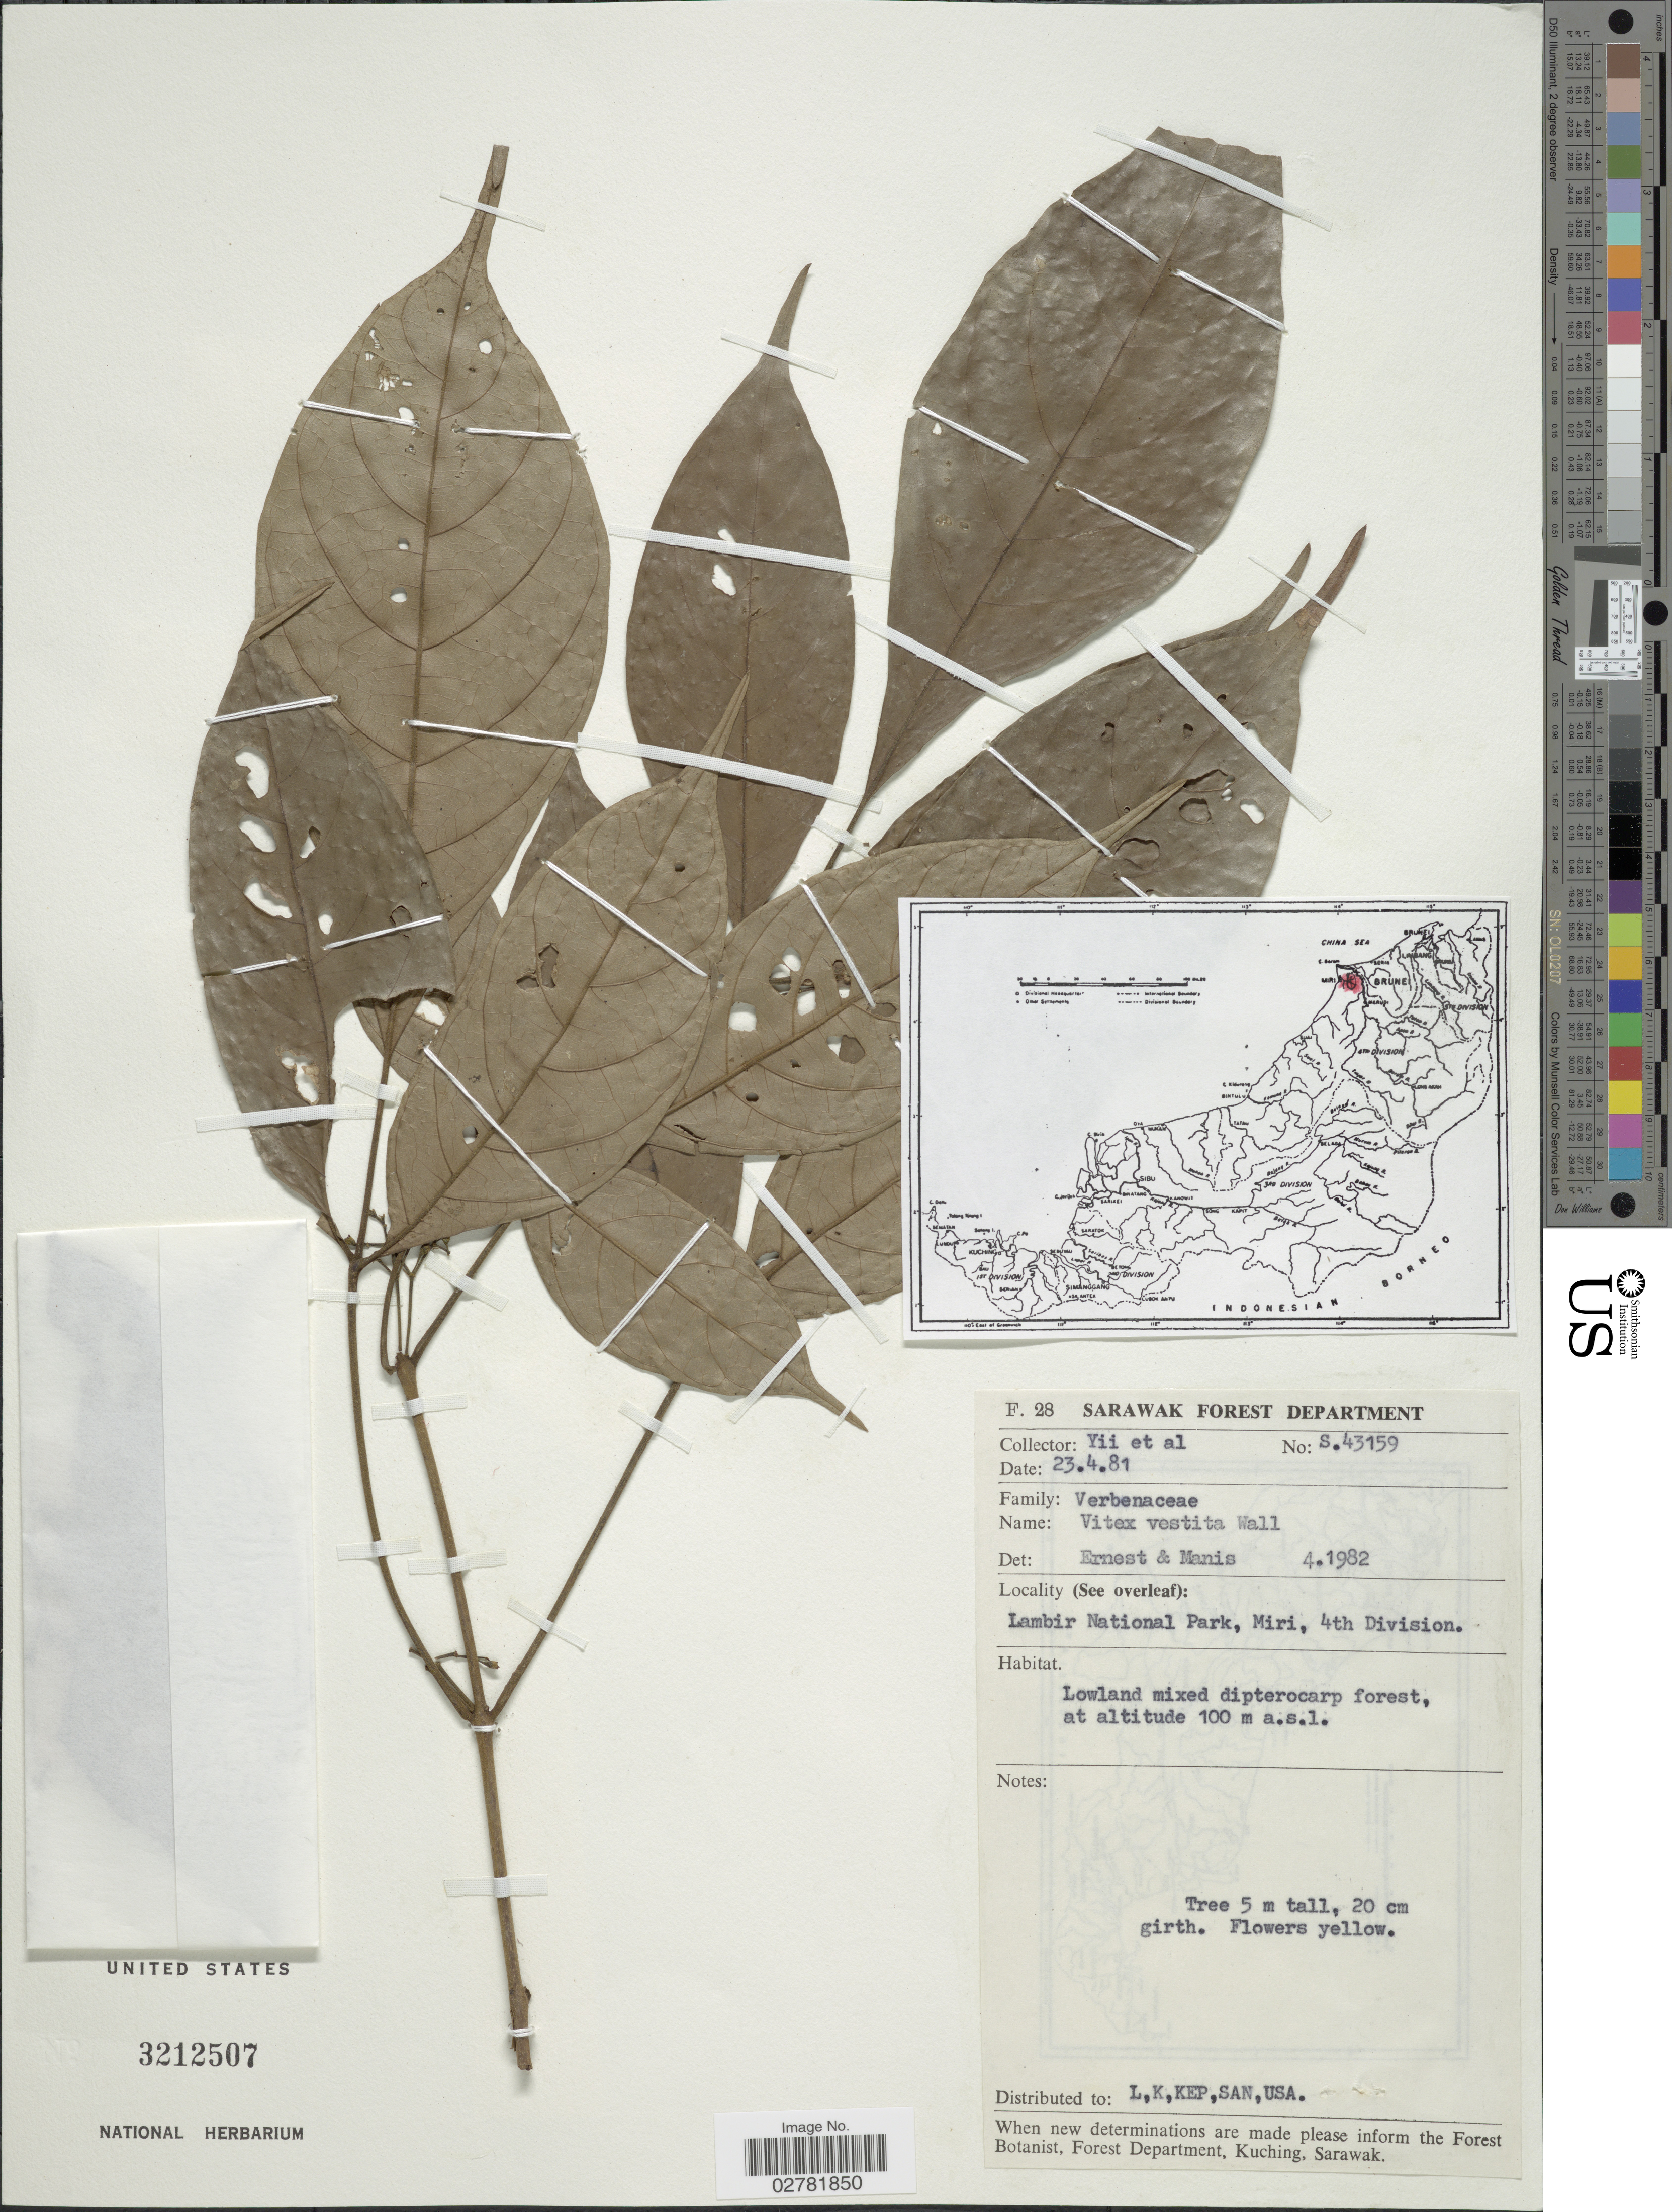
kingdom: Plantae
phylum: Tracheophyta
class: Magnoliopsida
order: Lamiales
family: Lamiaceae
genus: Vitex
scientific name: Vitex vestita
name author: Wall. ex Walp.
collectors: -. Yii & et al.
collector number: S.43159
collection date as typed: Transcribed d/m/y: 23/4/81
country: Malaysia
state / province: Sarawak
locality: Lambir National Park, Miri, 4th Division.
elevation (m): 100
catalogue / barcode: US 3212507